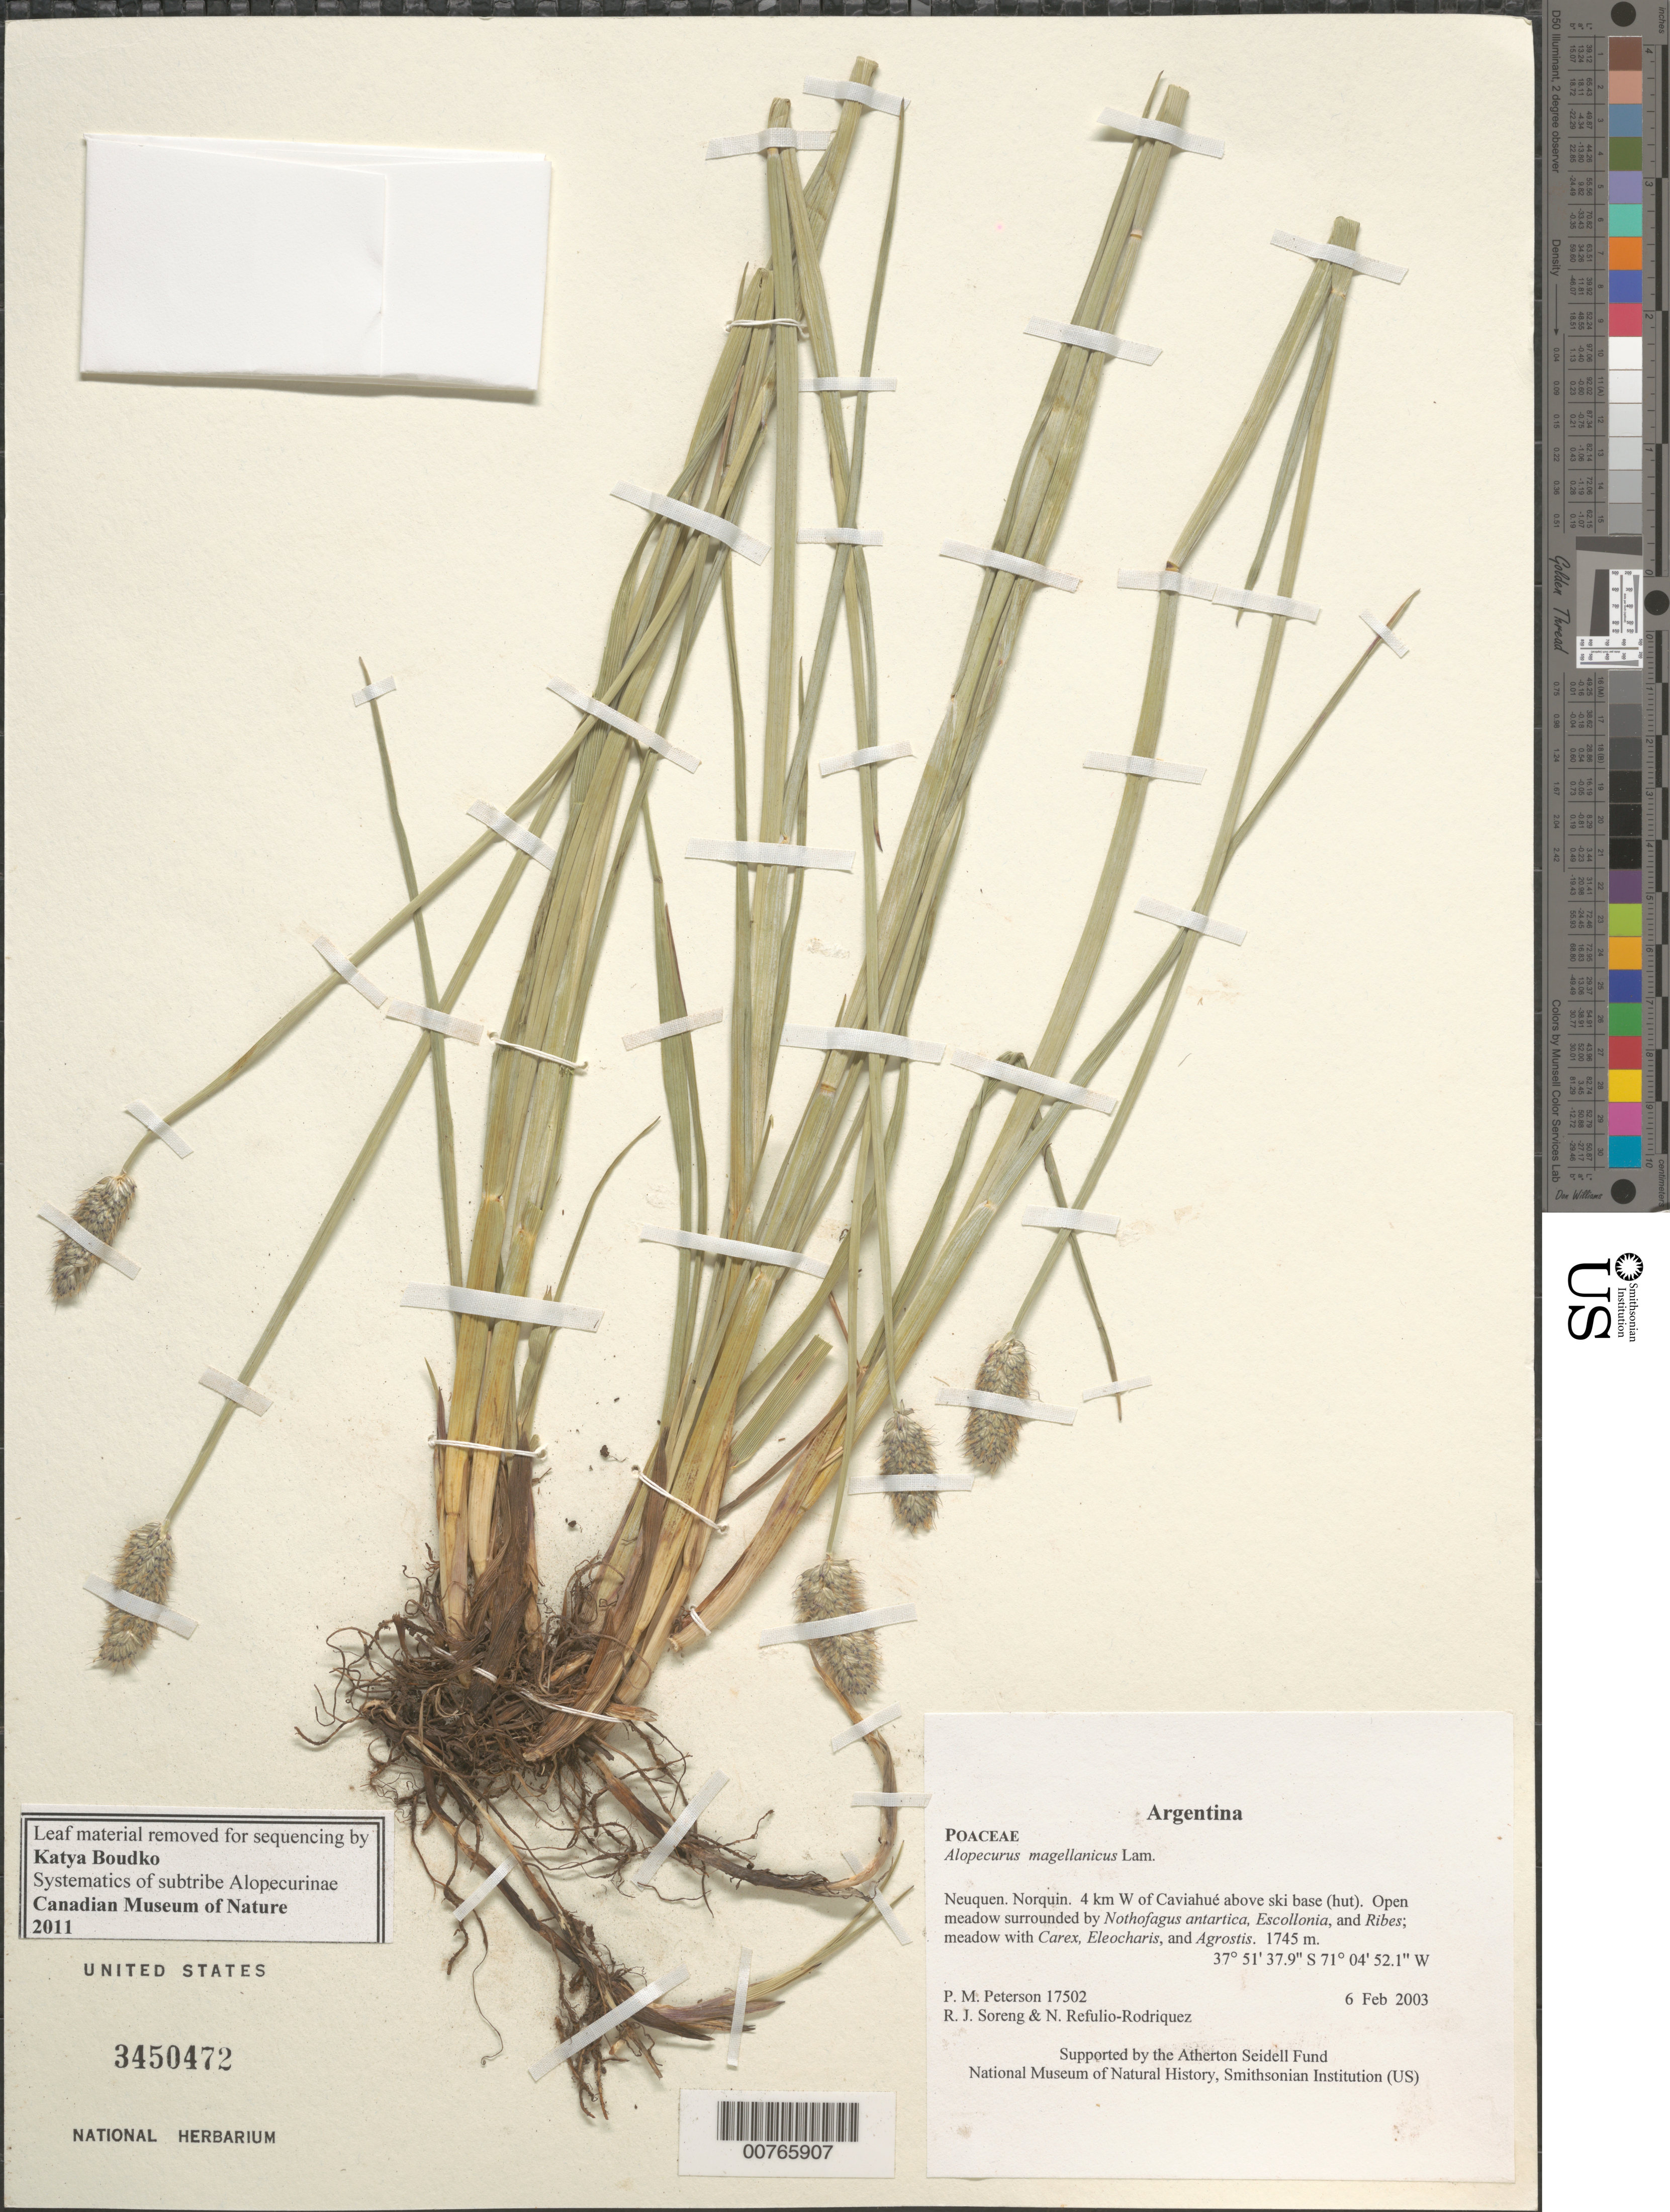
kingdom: Plantae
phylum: Tracheophyta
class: Liliopsida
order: Poales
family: Poaceae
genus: Alopecurus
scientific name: Alopecurus magellanicus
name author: Lam.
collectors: P. M. Peterson, R. J. Soreng & N. Refulio-Rodríguez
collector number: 17502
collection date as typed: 06 Feb 2003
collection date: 2003-02-06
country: Argentina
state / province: Neuquen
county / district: Norquin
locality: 4 km W of Caviahué above ski base (hut). Open meadow surrounded by Nothofagus antartica, Escollonia, and Ribes; meadow with Carex, Eleocharis, and Agrostis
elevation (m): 1745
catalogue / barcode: US 3450472